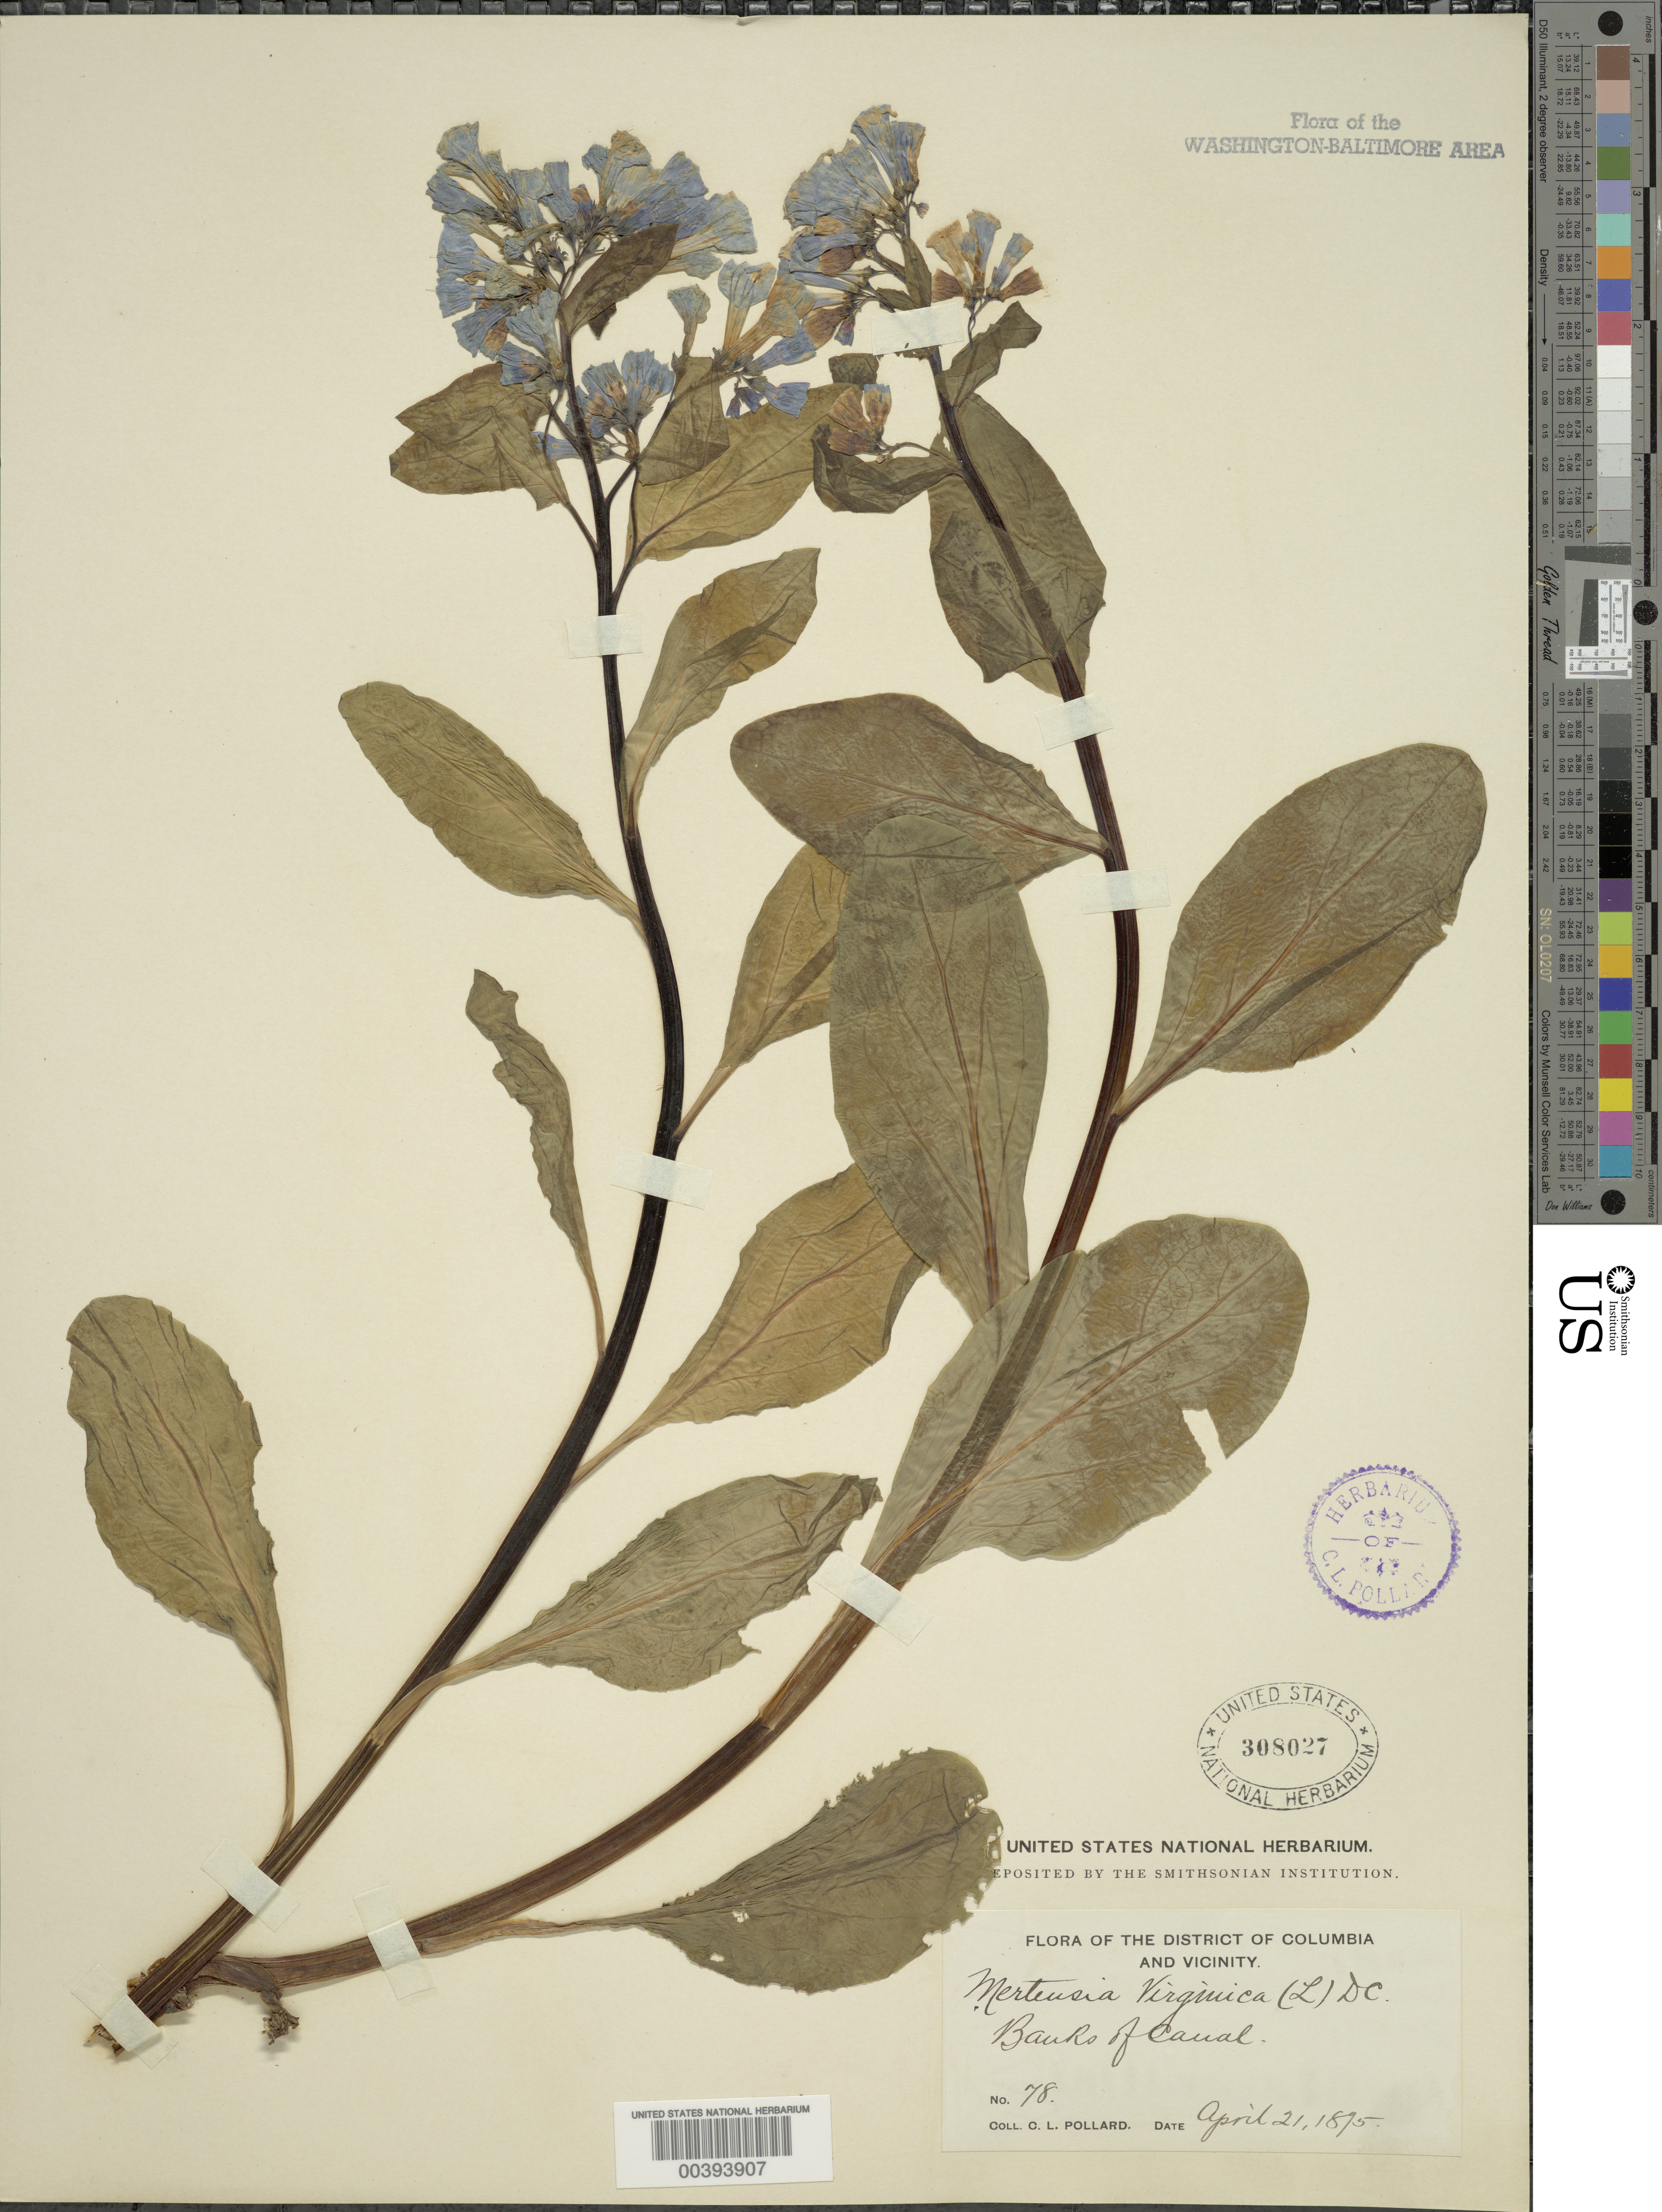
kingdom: Plantae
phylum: Tracheophyta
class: Magnoliopsida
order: Boraginales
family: Boraginaceae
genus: Mertensia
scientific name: Mertensia virginica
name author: (L.) Pers. ex Link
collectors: C. L. Pollard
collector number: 78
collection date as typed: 21 Apr 1895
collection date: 1895-04-21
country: United States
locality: C. and O. Canal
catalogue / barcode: US 308027